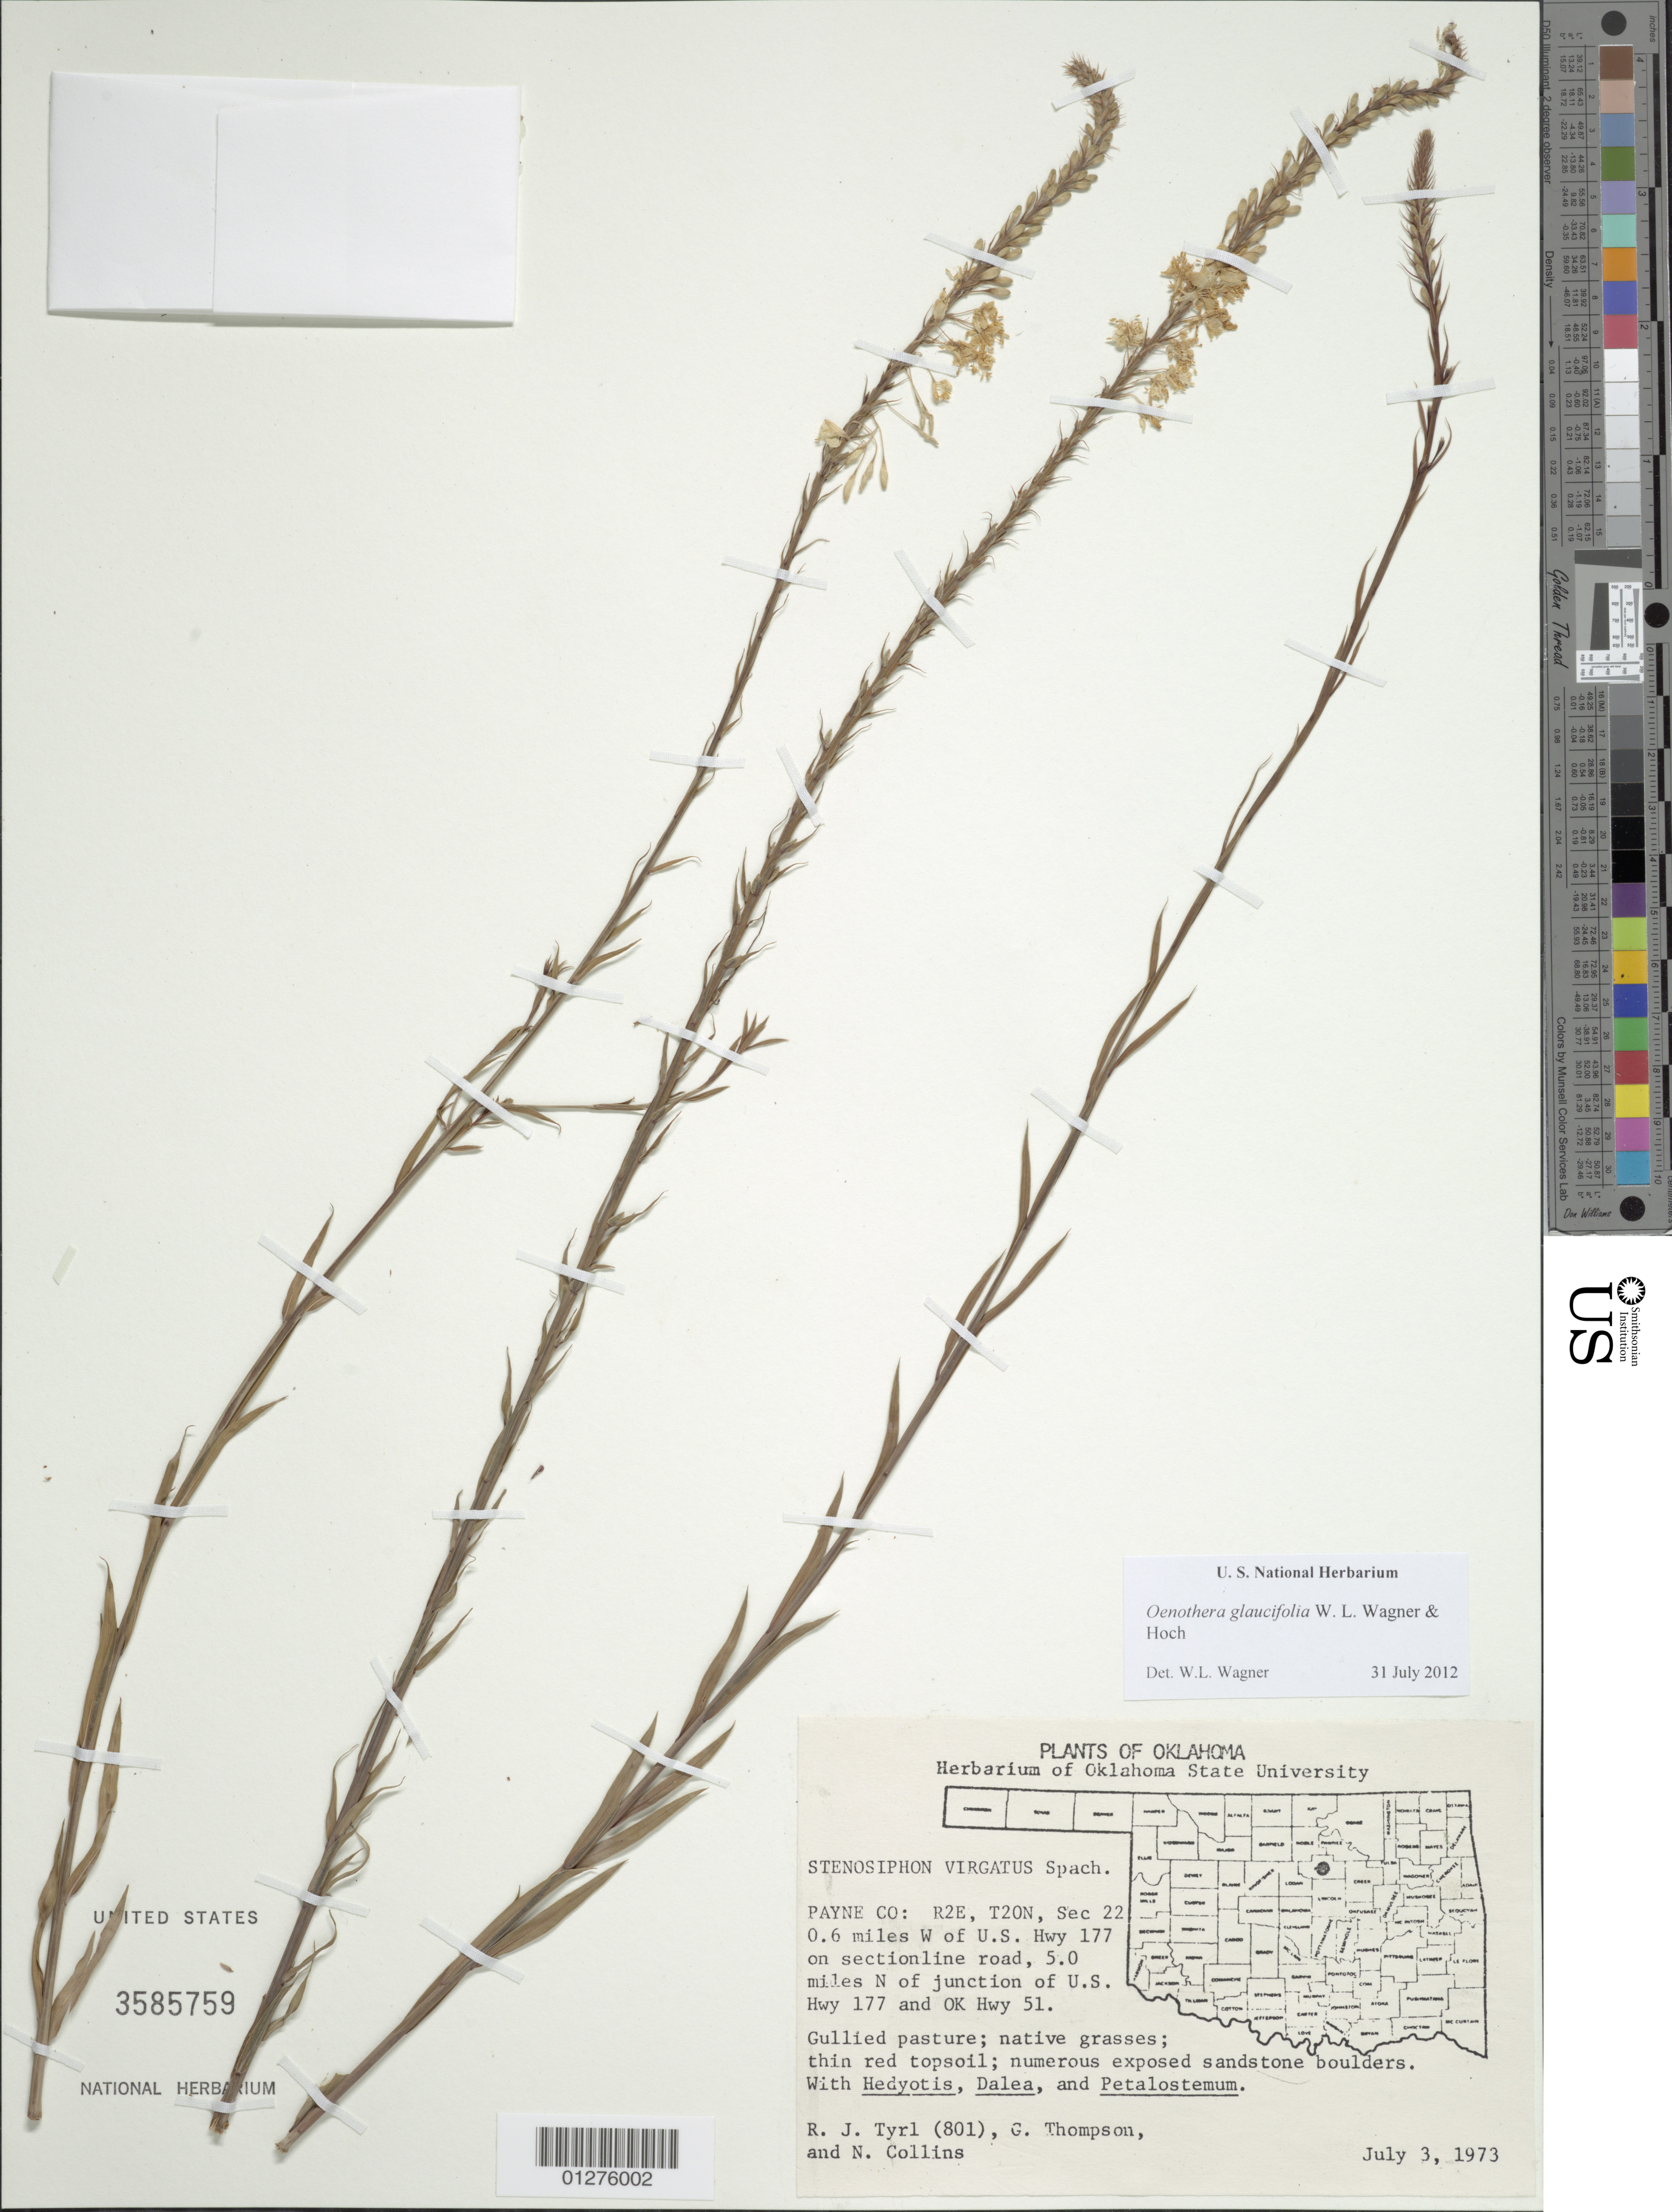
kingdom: Plantae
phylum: Tracheophyta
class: Magnoliopsida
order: Myrtales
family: Onagraceae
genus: Oenothera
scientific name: Oenothera glaucifolia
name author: W.L. Wagner & Hoch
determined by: Wagner, W. L., (BOT), Smithsonian Institution - National Museum of Natural History (UNITED STATES)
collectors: R. Tyrl, G. Thompson & N. Collins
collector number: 801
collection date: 1973-07-03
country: United States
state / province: Oklahoma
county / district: Payne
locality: R2E, T2ON, Sec 22 0.6 miles W of U.S. Hwy 177 on sectionline road, 5.0 miles N of junction of U.S. Hwy 177 and OK Hwy 51.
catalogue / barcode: US 3585759